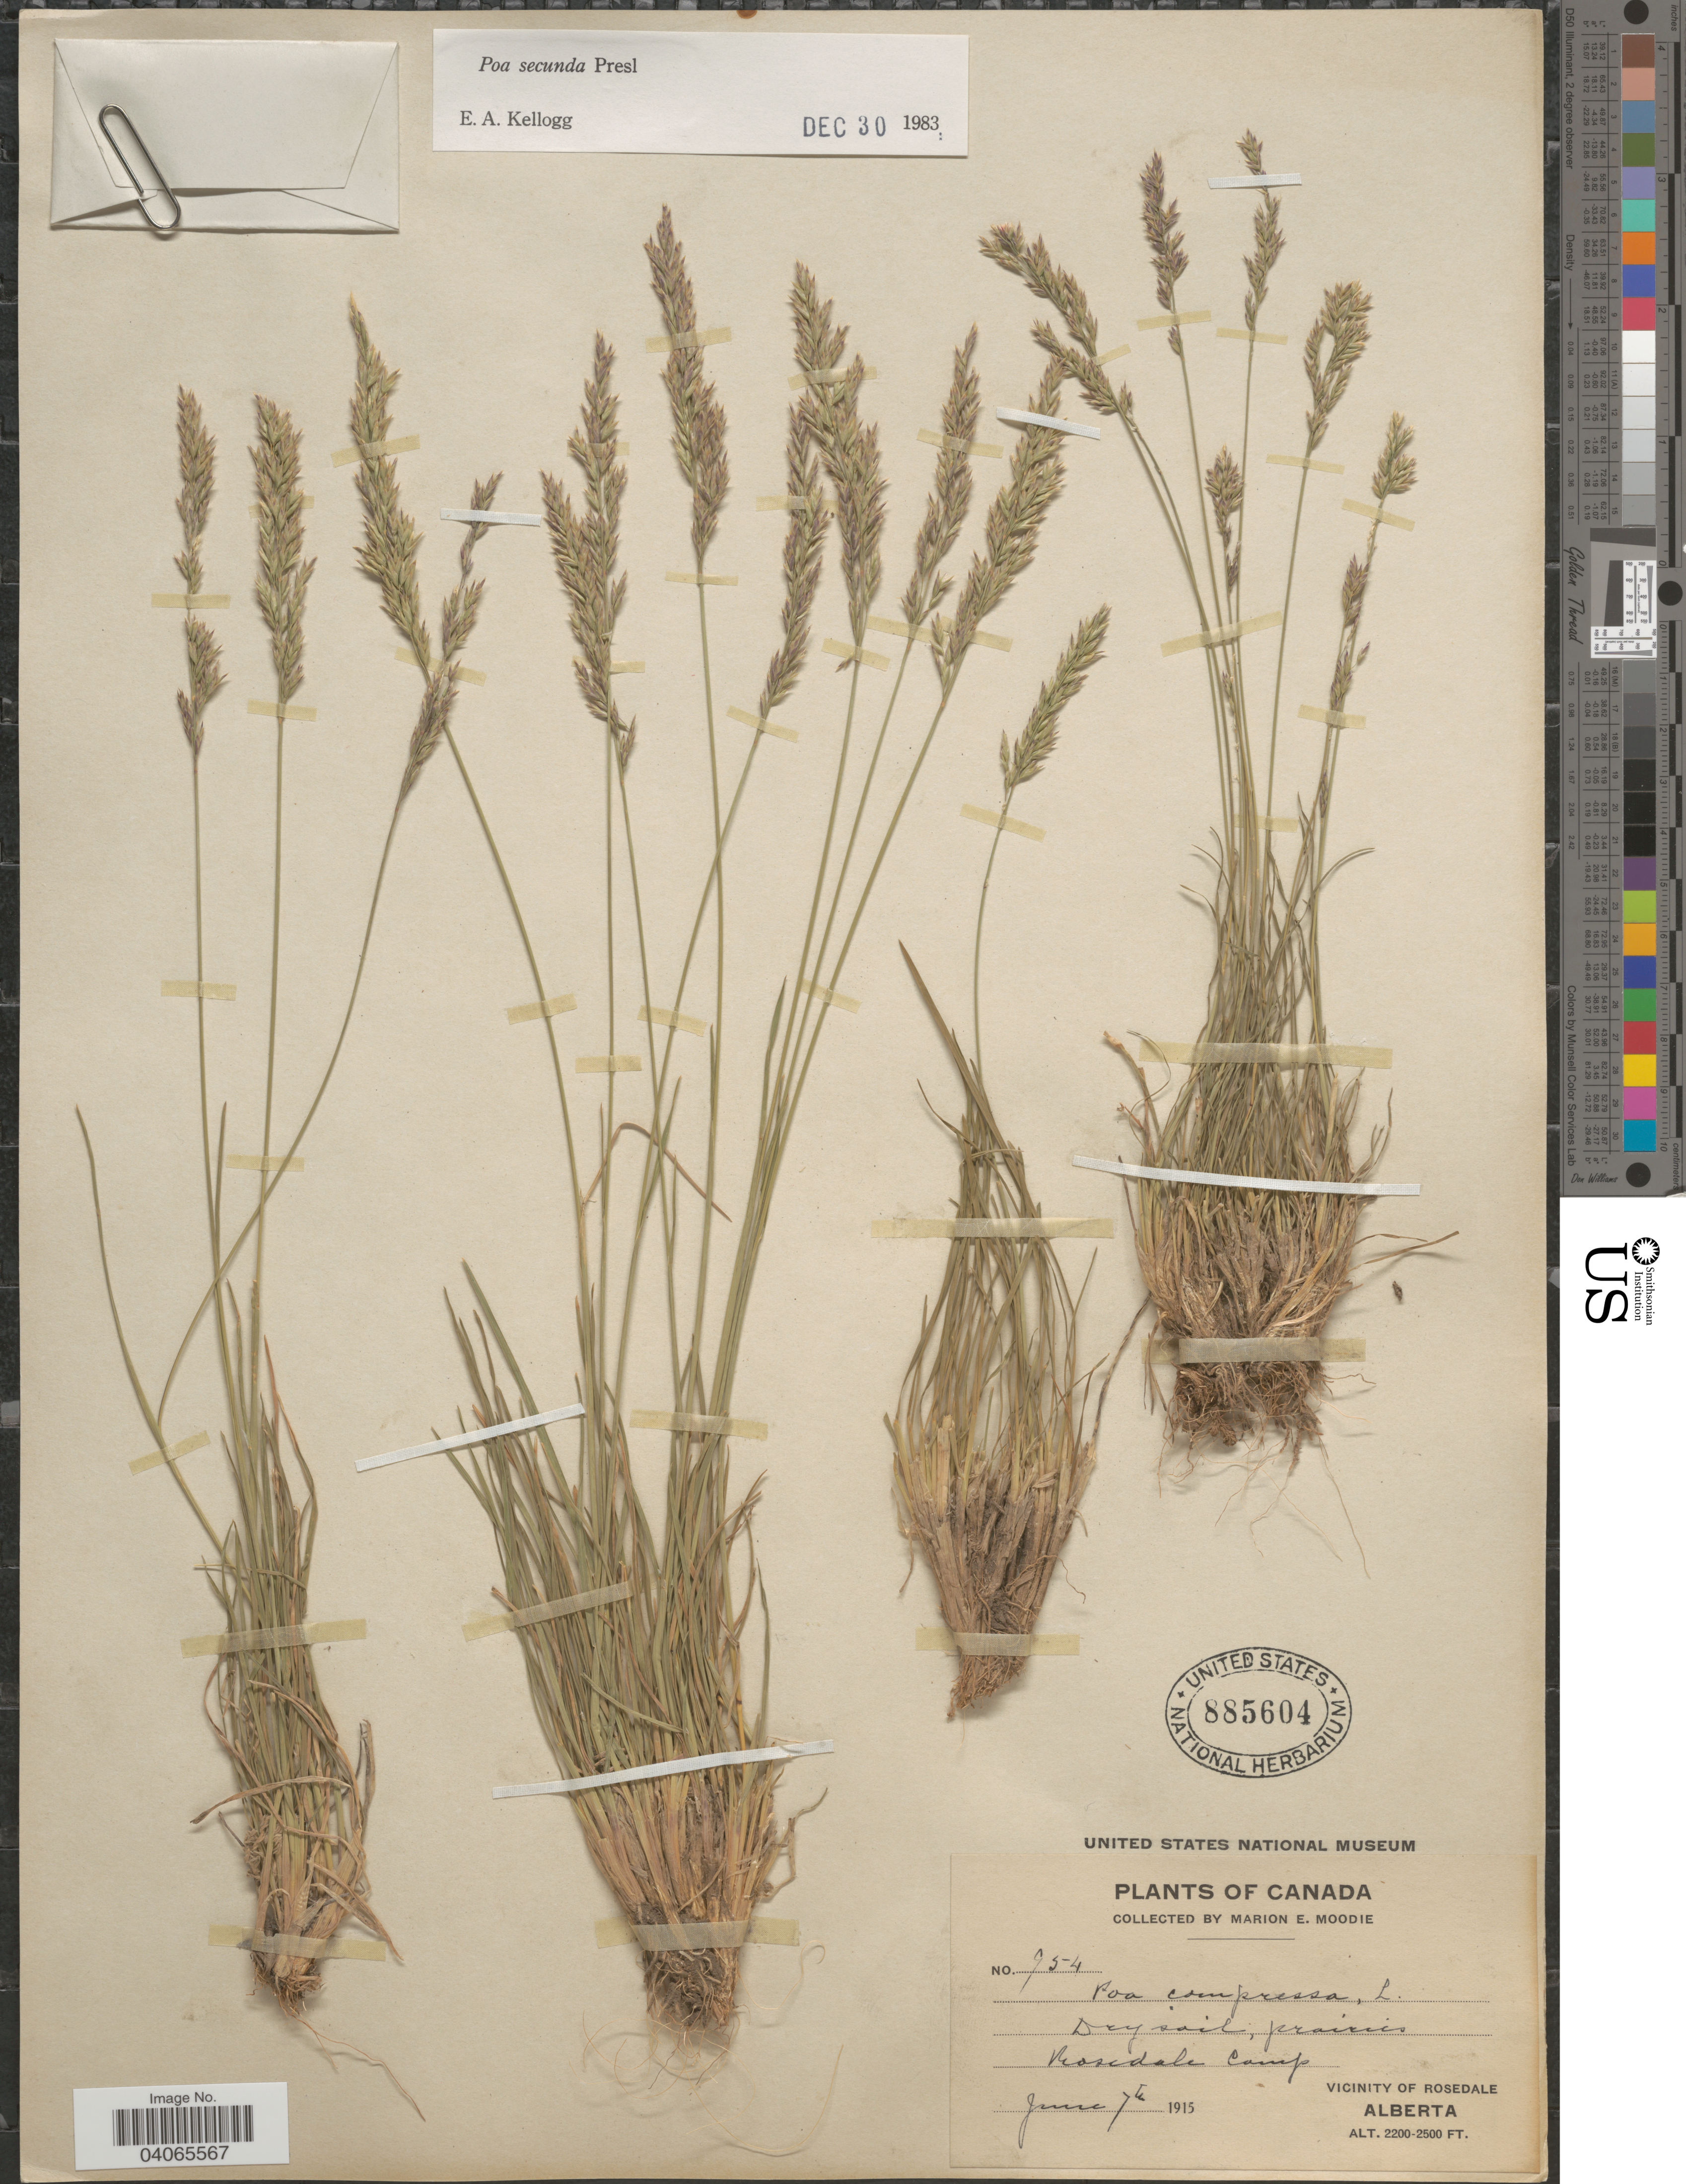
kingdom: Plantae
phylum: Tracheophyta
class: Liliopsida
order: Poales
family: Poaceae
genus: Poa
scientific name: Poa secunda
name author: J. Presl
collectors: M. E. Moodie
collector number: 954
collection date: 1915-06-07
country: Canada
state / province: Alberta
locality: Rosedale Camp. Vicinity of Rosedale.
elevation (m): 671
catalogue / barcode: US 885604